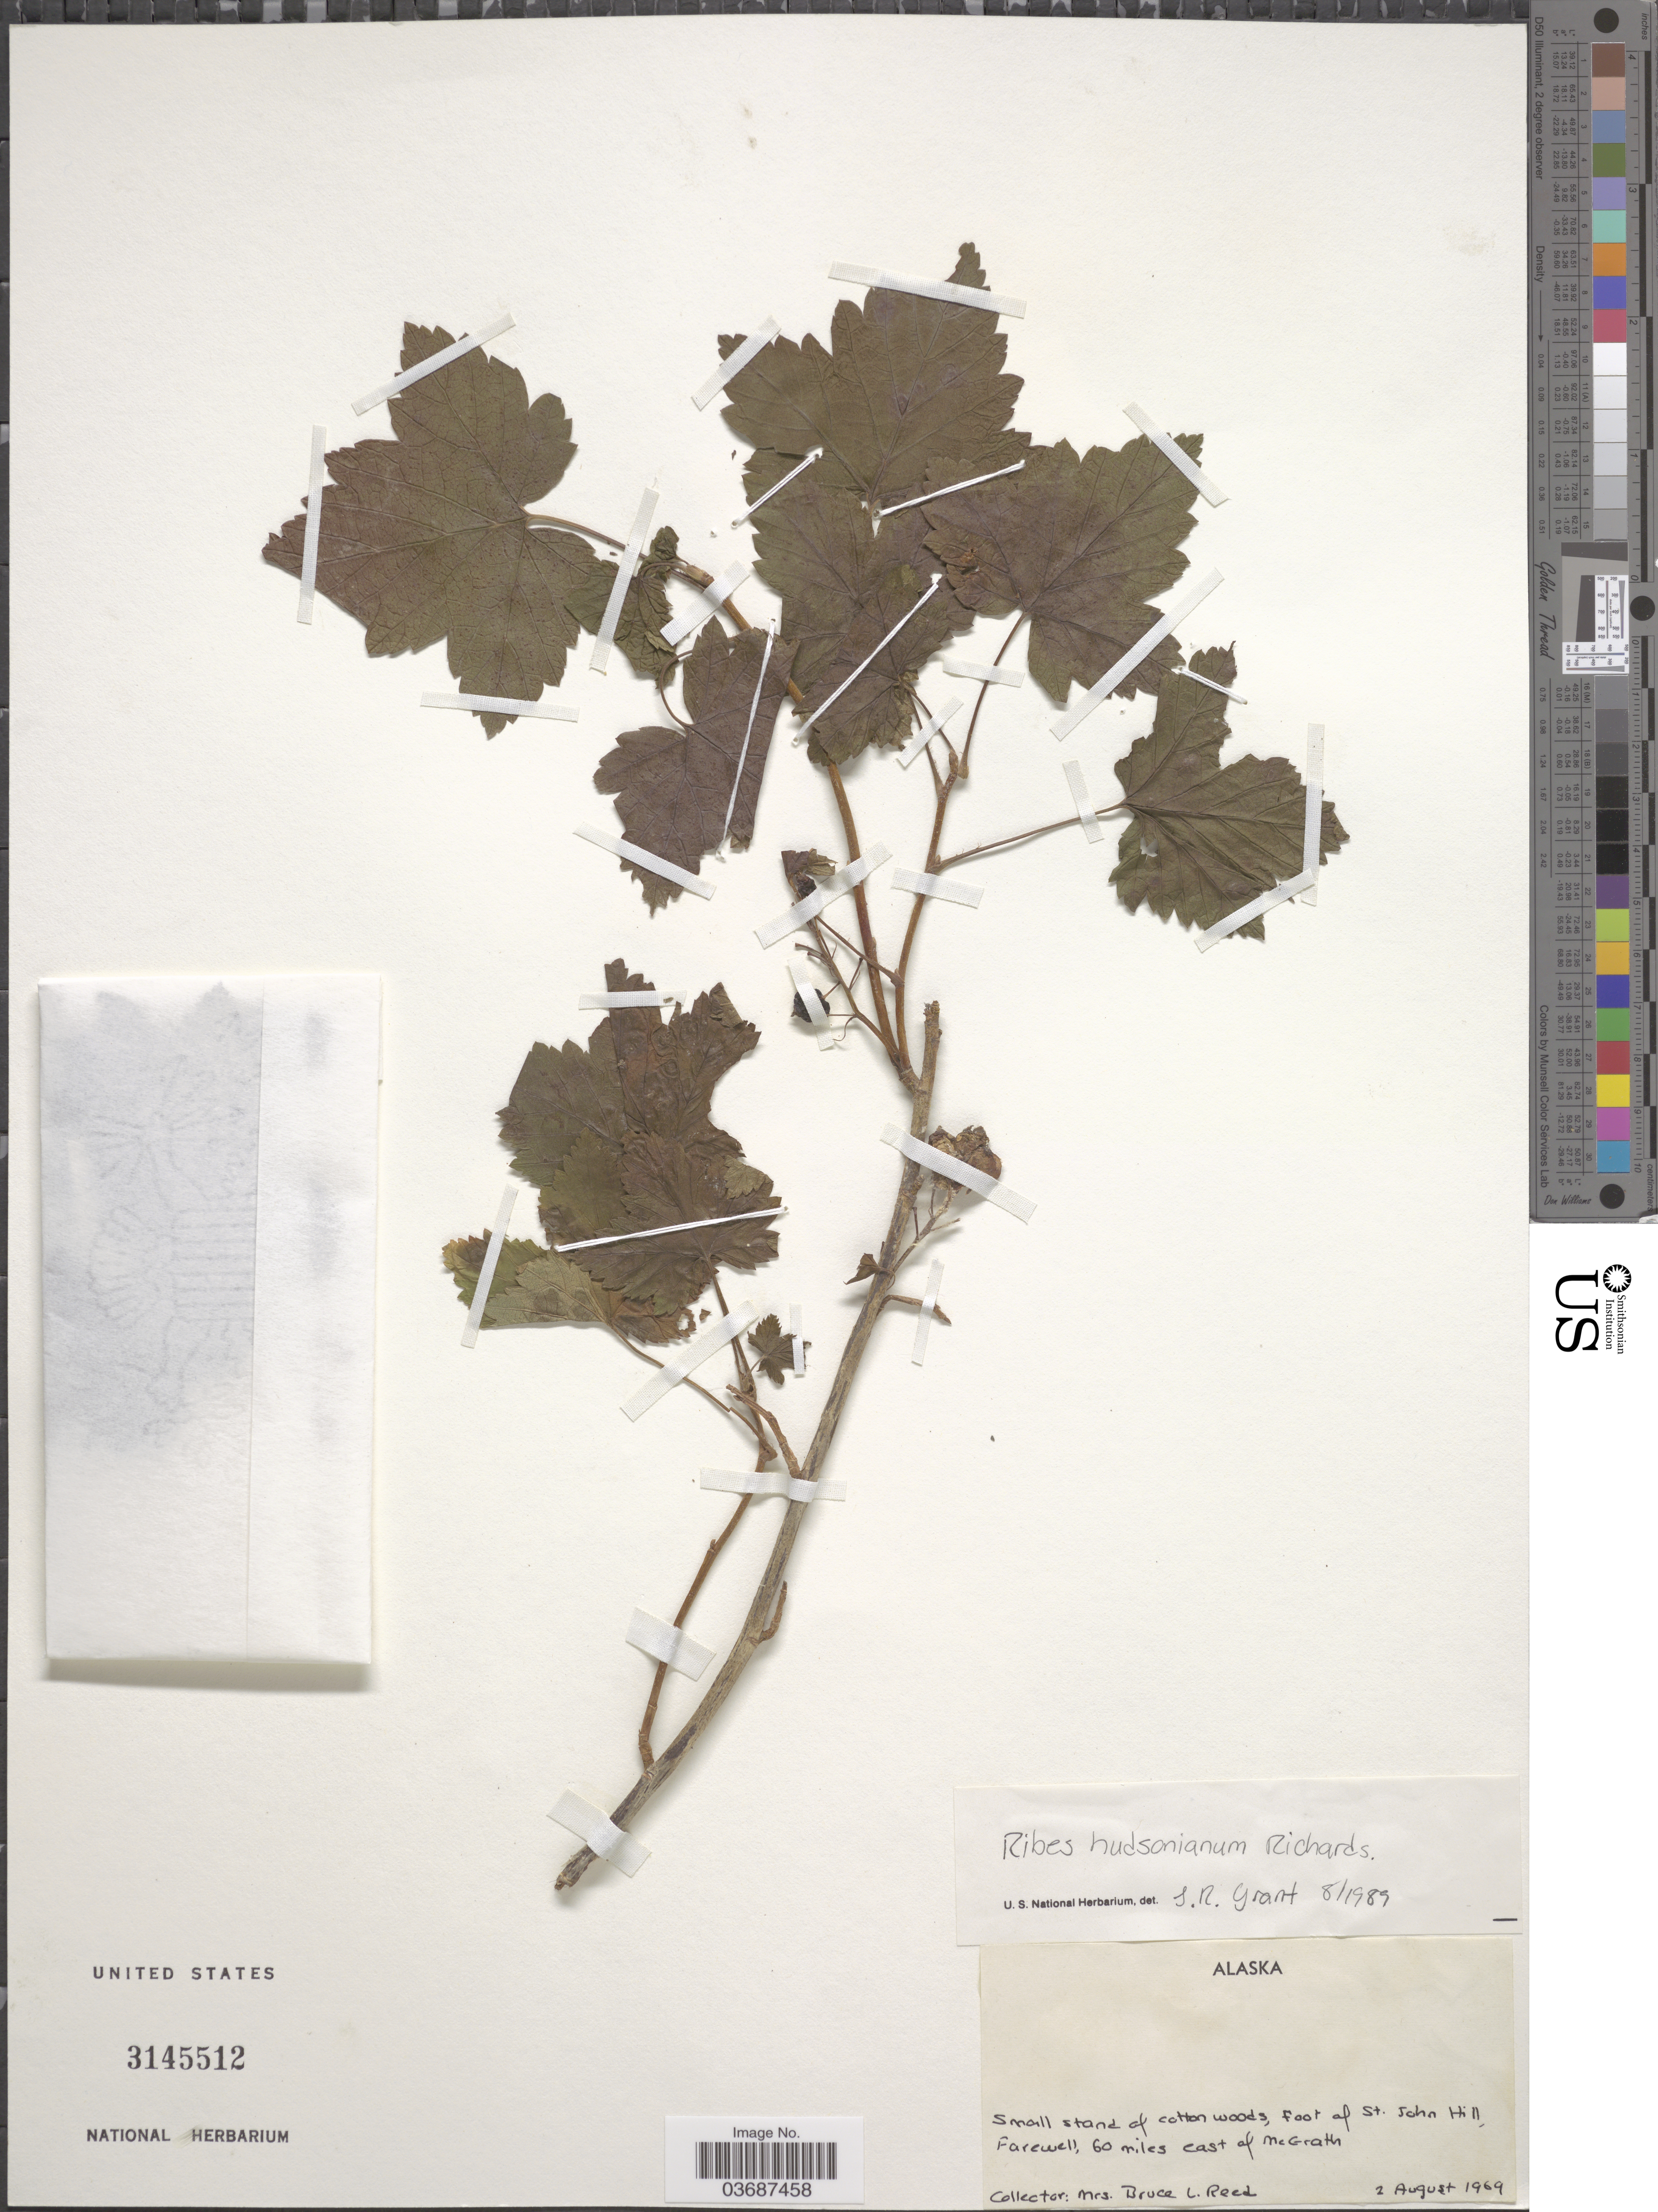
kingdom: Plantae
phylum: Tracheophyta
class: Magnoliopsida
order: Saxifragales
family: Grossulariaceae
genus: Ribes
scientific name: Ribes hudsonianum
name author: Richardson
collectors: B. Reed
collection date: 1969-08-02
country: United States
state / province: Alaska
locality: Foot of St. John Hill, Farewell, 60 miles east of McGrath.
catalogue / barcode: US 3145512